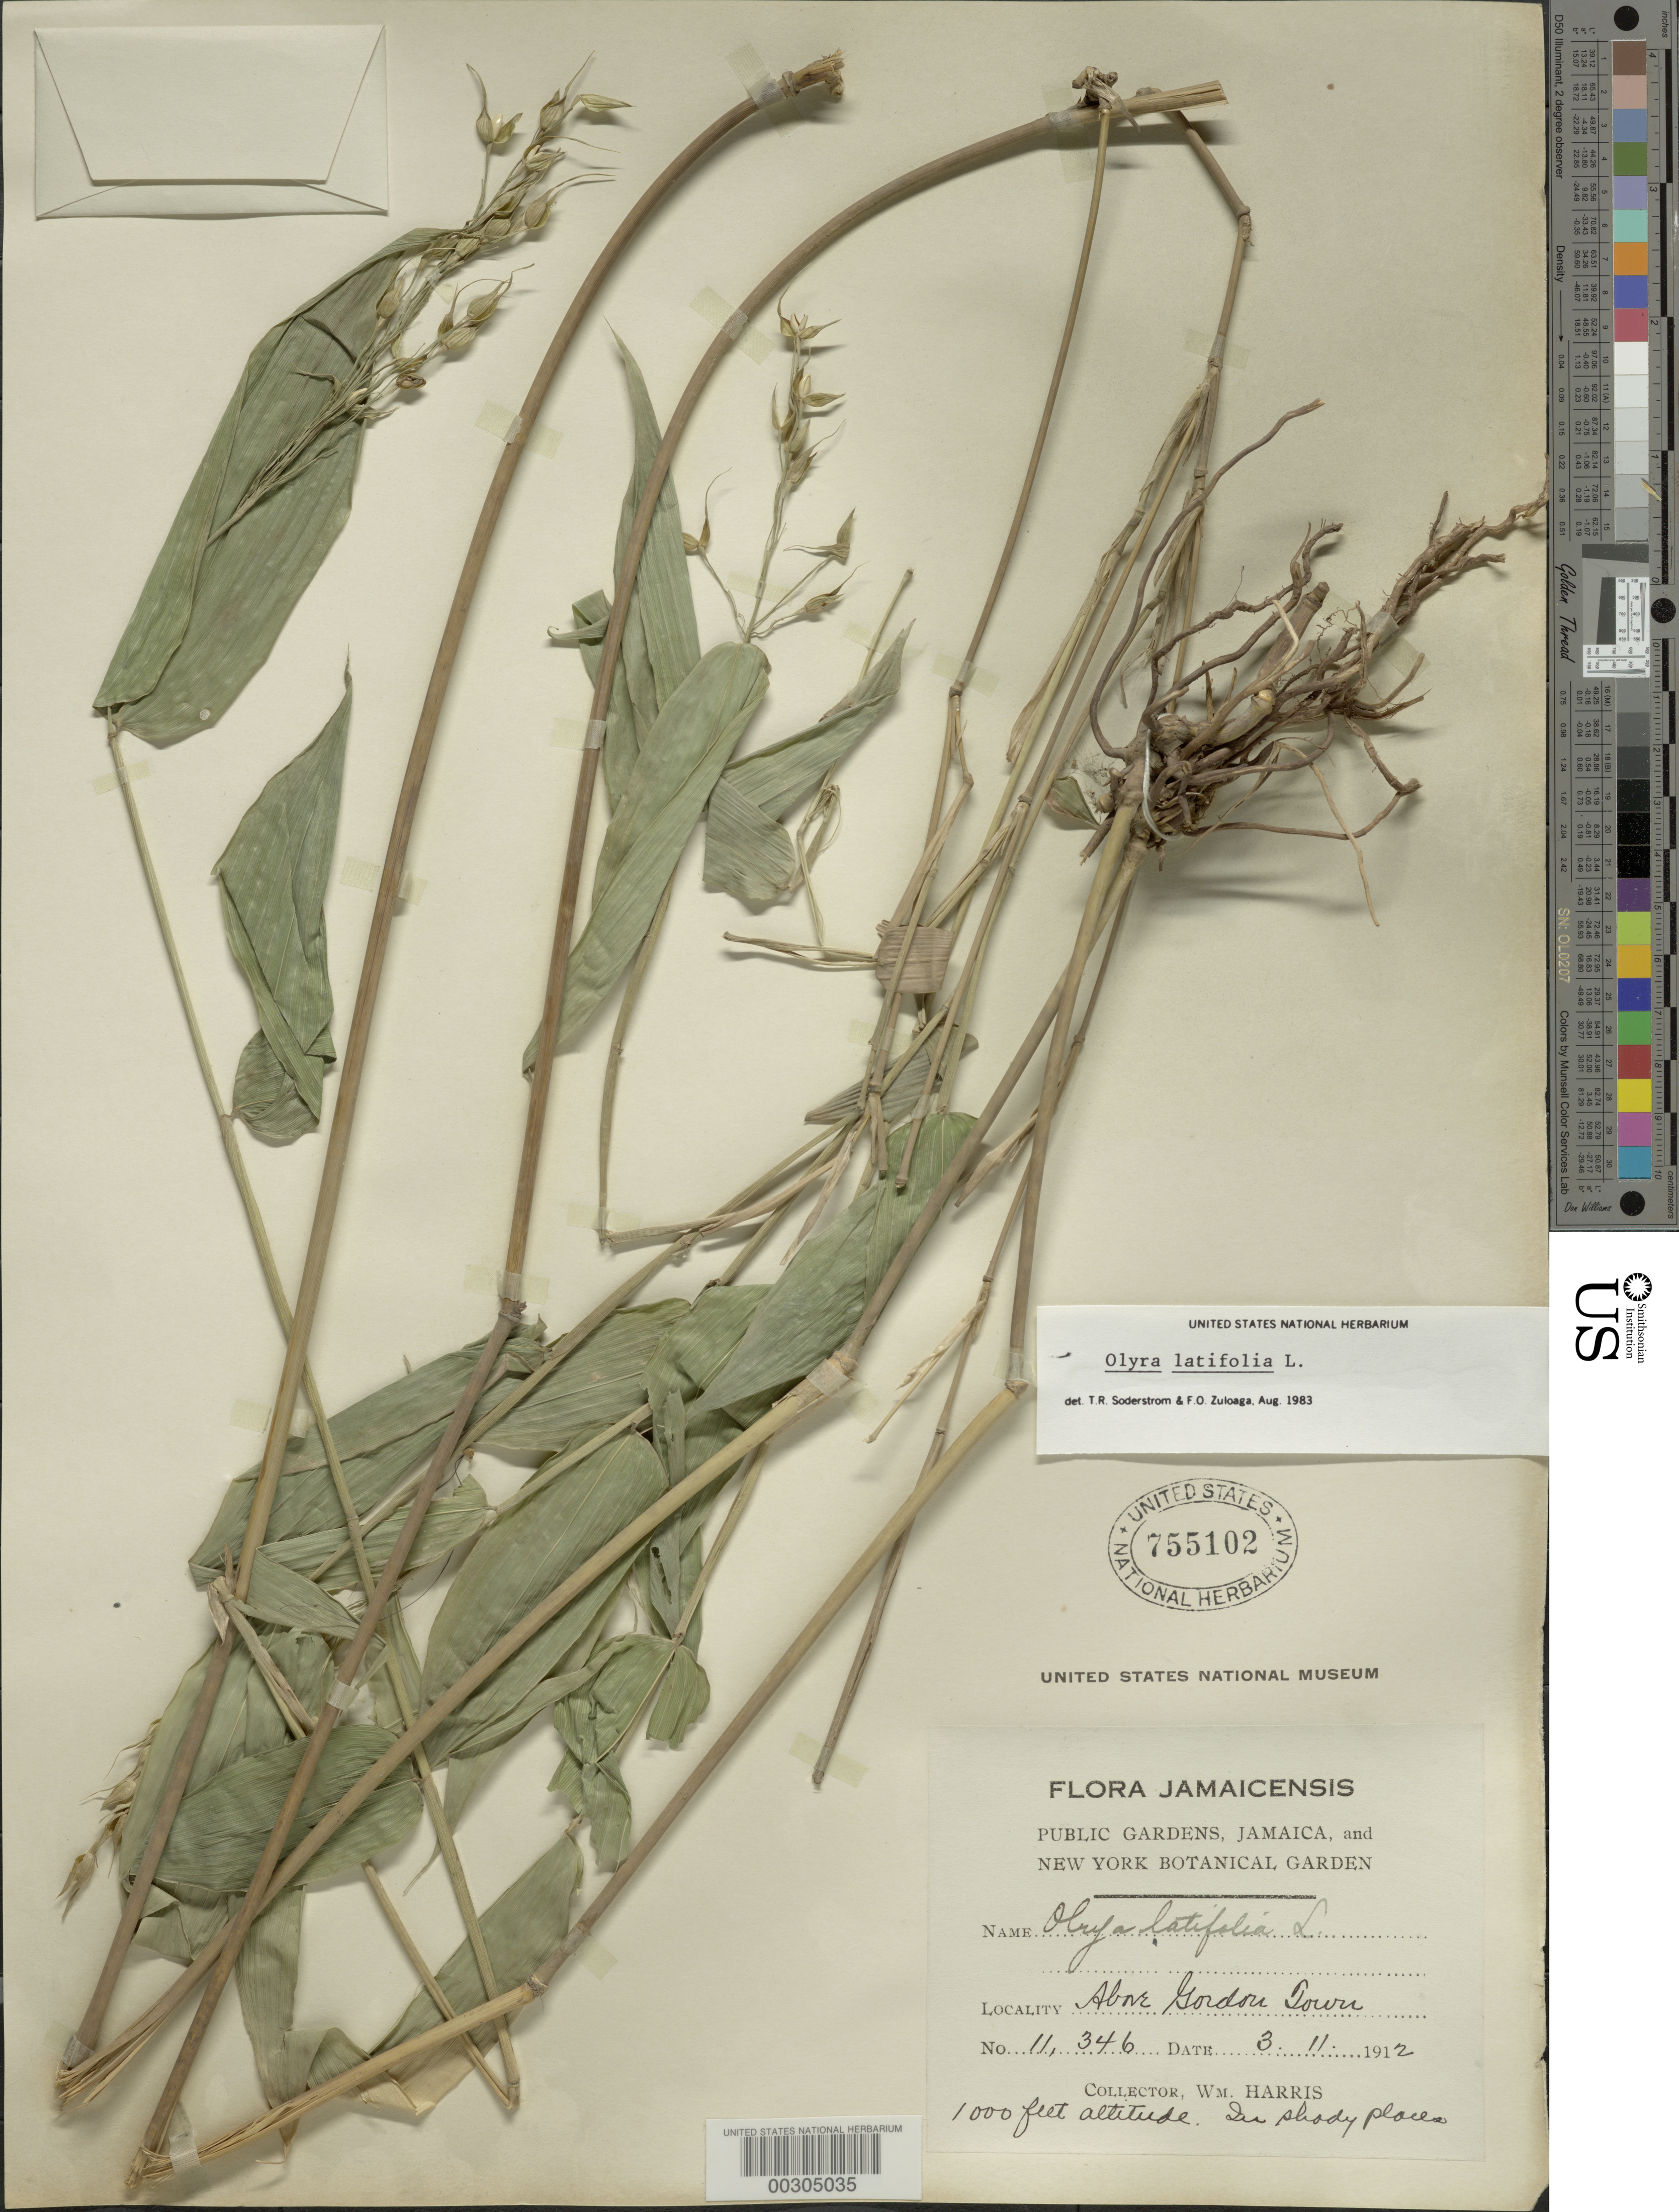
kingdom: Plantae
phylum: Tracheophyta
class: Liliopsida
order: Poales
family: Poaceae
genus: Olyra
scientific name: Olyra latifolia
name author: L.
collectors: W. H. Harris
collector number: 11346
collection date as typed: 03 Nov 1912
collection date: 1912-11-03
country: Jamaica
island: Greater Antilles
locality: Gordon town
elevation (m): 305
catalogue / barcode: US 755102